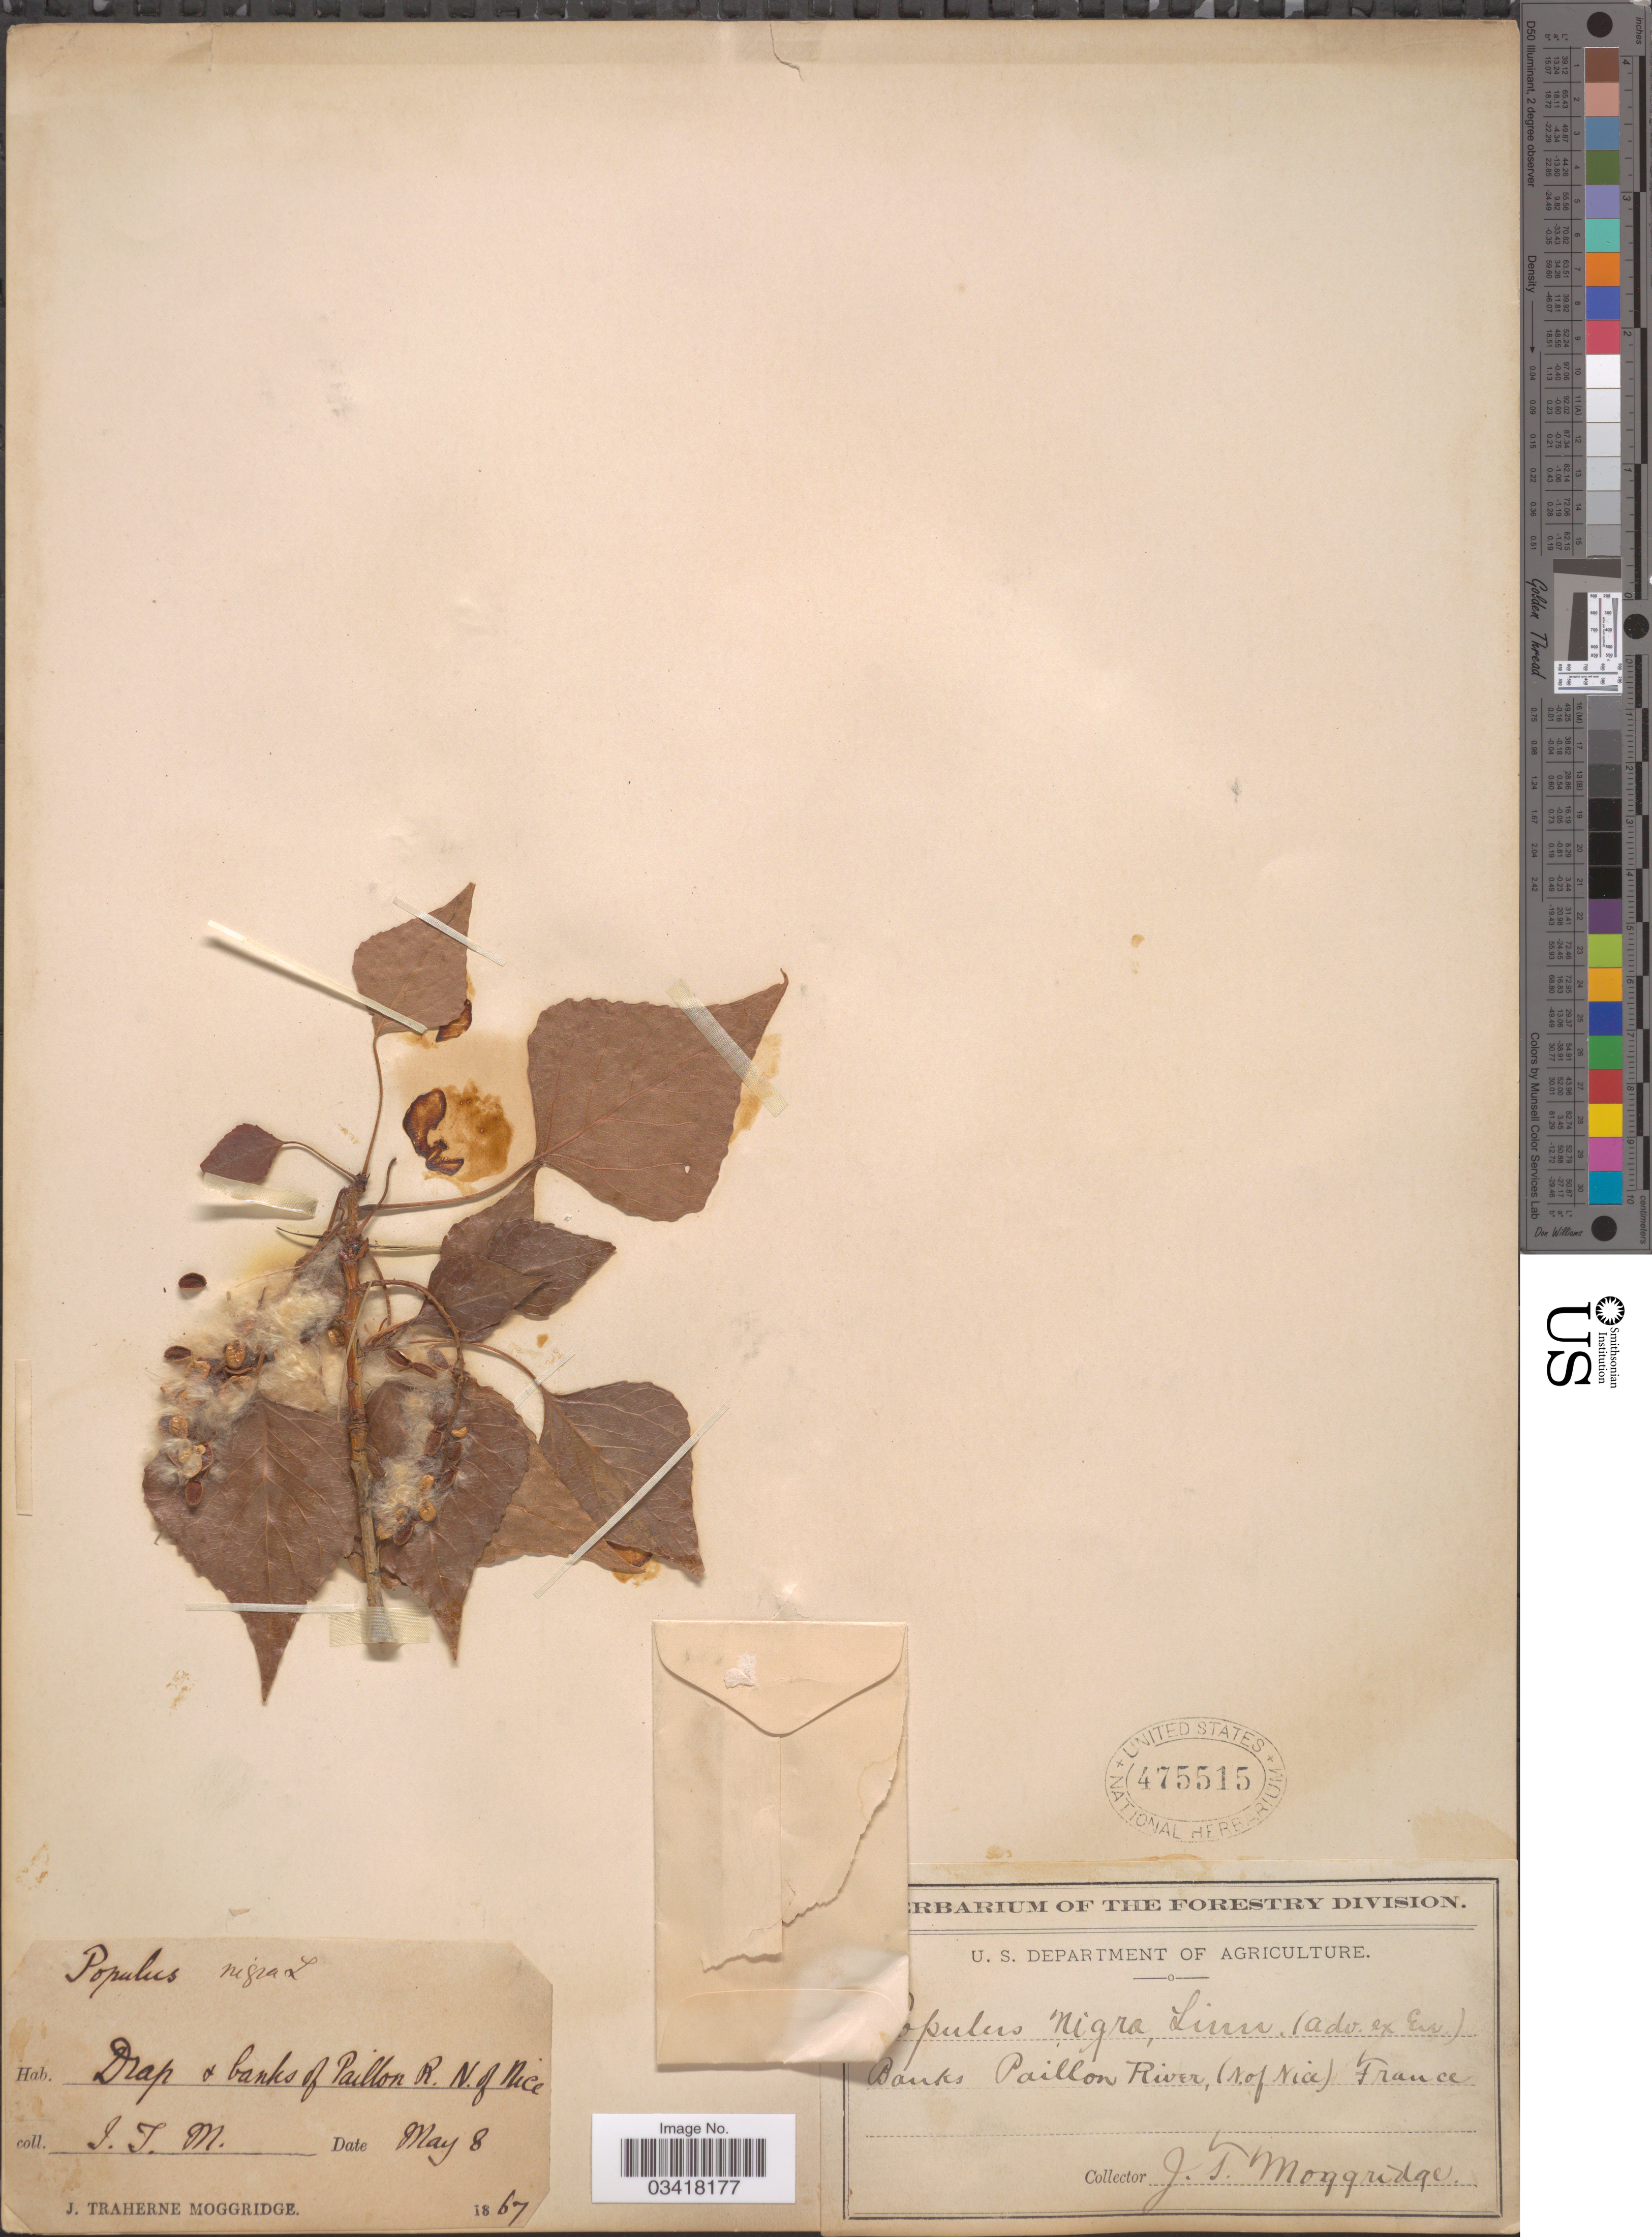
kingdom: Plantae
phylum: Tracheophyta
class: Magnoliopsida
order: Malpighiales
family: Salicaceae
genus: Populus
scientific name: Populus nigra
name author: L.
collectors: J. T. Moggridge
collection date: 1867-05-08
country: France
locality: Banks Paillon River, (N. of Nice).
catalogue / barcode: US 475515